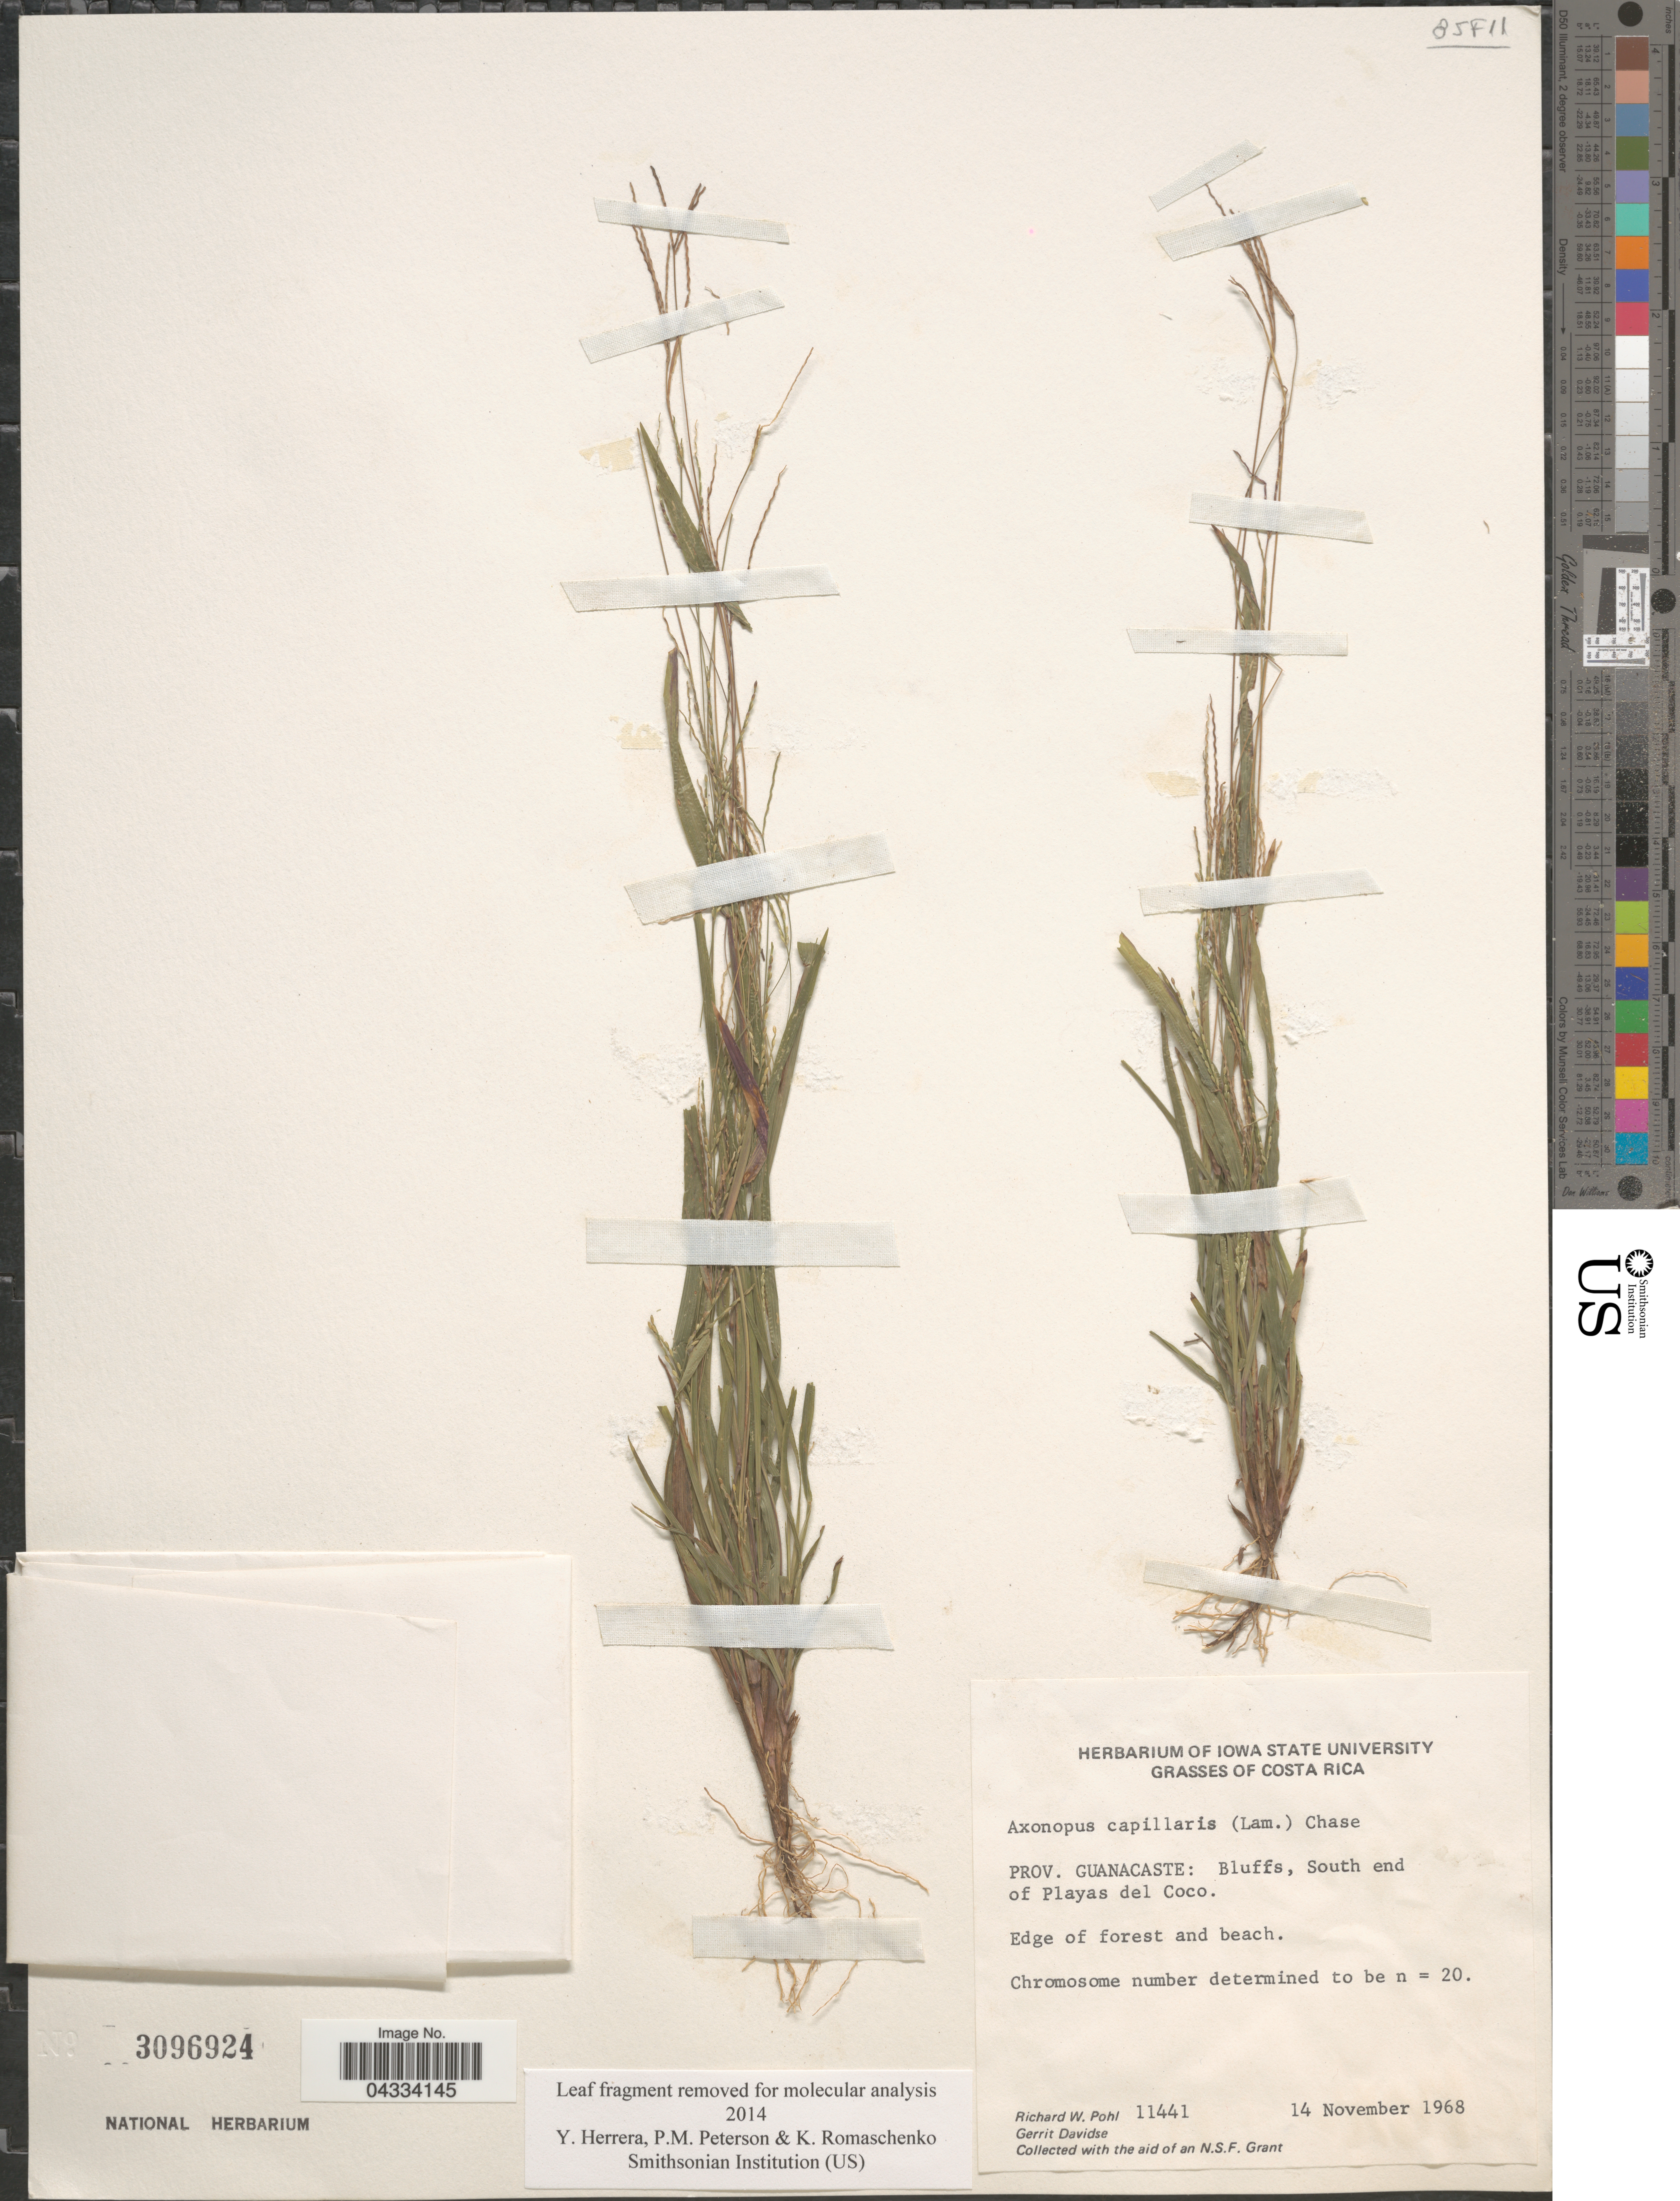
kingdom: Plantae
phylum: Tracheophyta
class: Liliopsida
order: Poales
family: Poaceae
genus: Axonopus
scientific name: Axonopus capillaris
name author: (Lam.) Chase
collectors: G. Davidse & R. W. Pohl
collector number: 11441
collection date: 1968-11-14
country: Costa Rica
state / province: Guanacaste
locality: Bluffs, South end of Playas del Coco.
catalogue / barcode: US 3096924